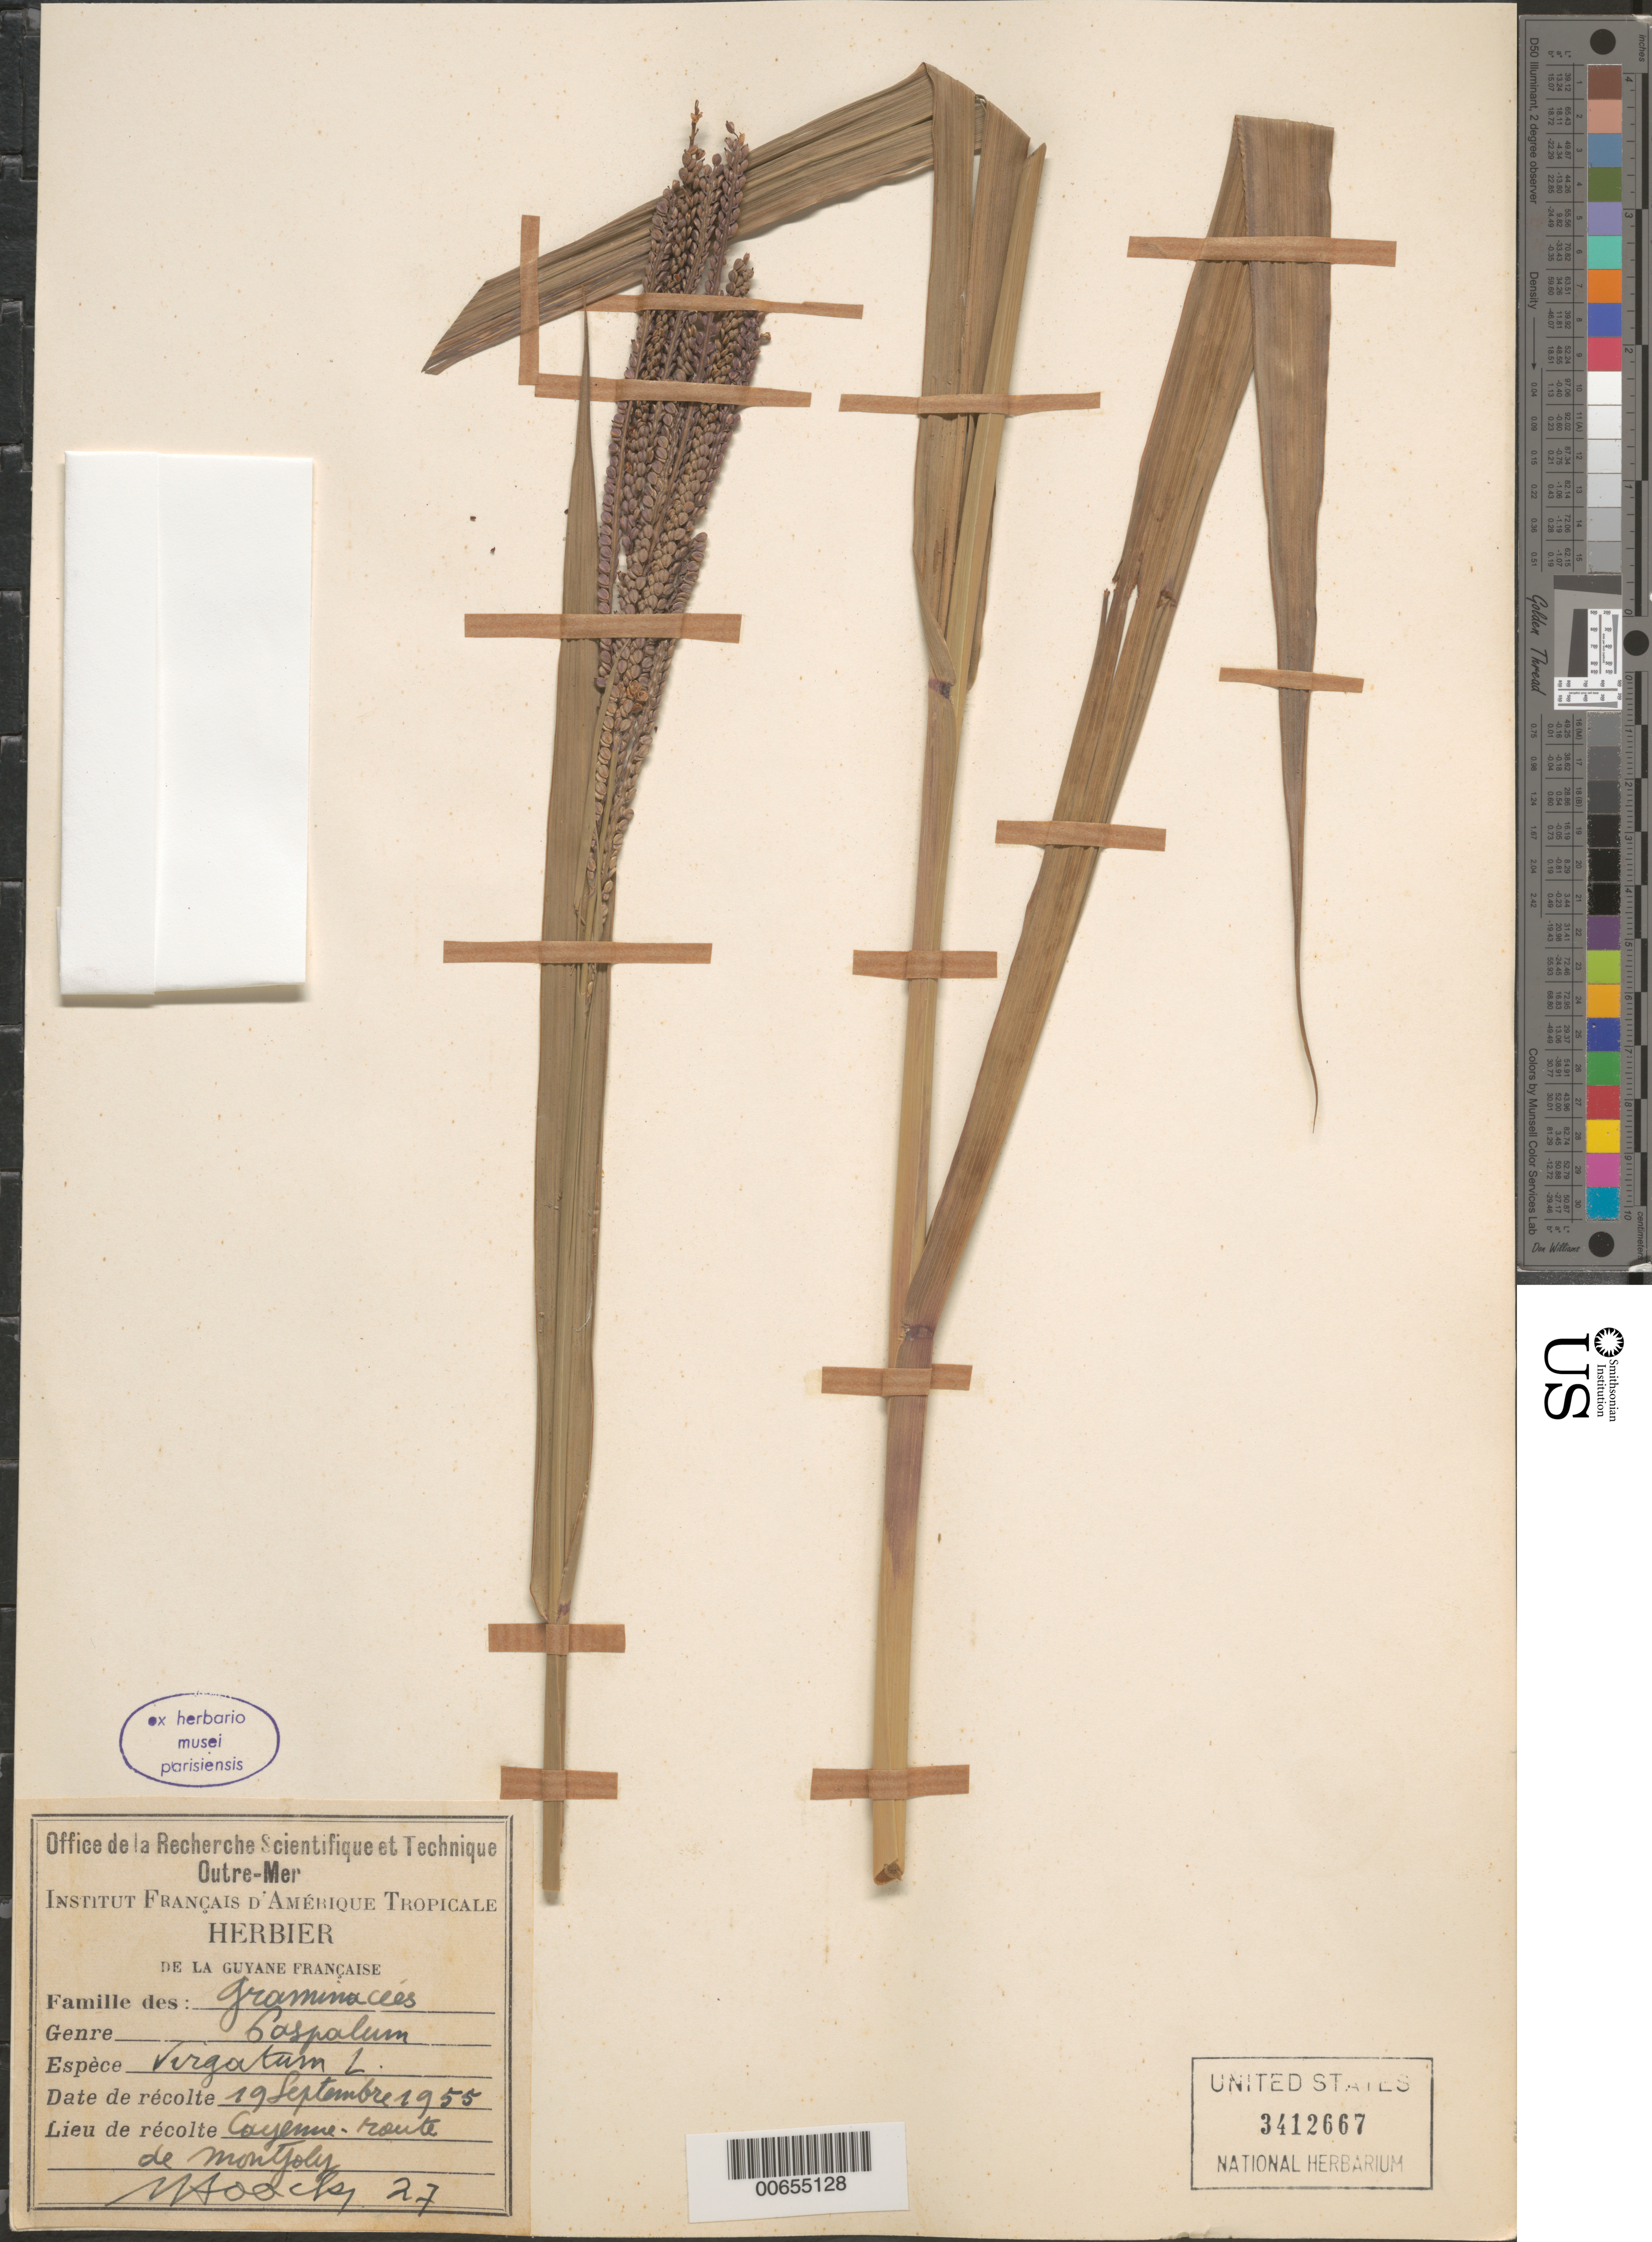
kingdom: Plantae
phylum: Tracheophyta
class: Liliopsida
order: Poales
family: Poaceae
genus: Paspalum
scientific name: Paspalum virgatum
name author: L.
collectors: J. Hoock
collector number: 27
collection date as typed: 19-Sep-55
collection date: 1955-09-19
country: French Guiana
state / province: Cayenne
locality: Cayenne, route de Montjoly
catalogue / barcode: US 3412667